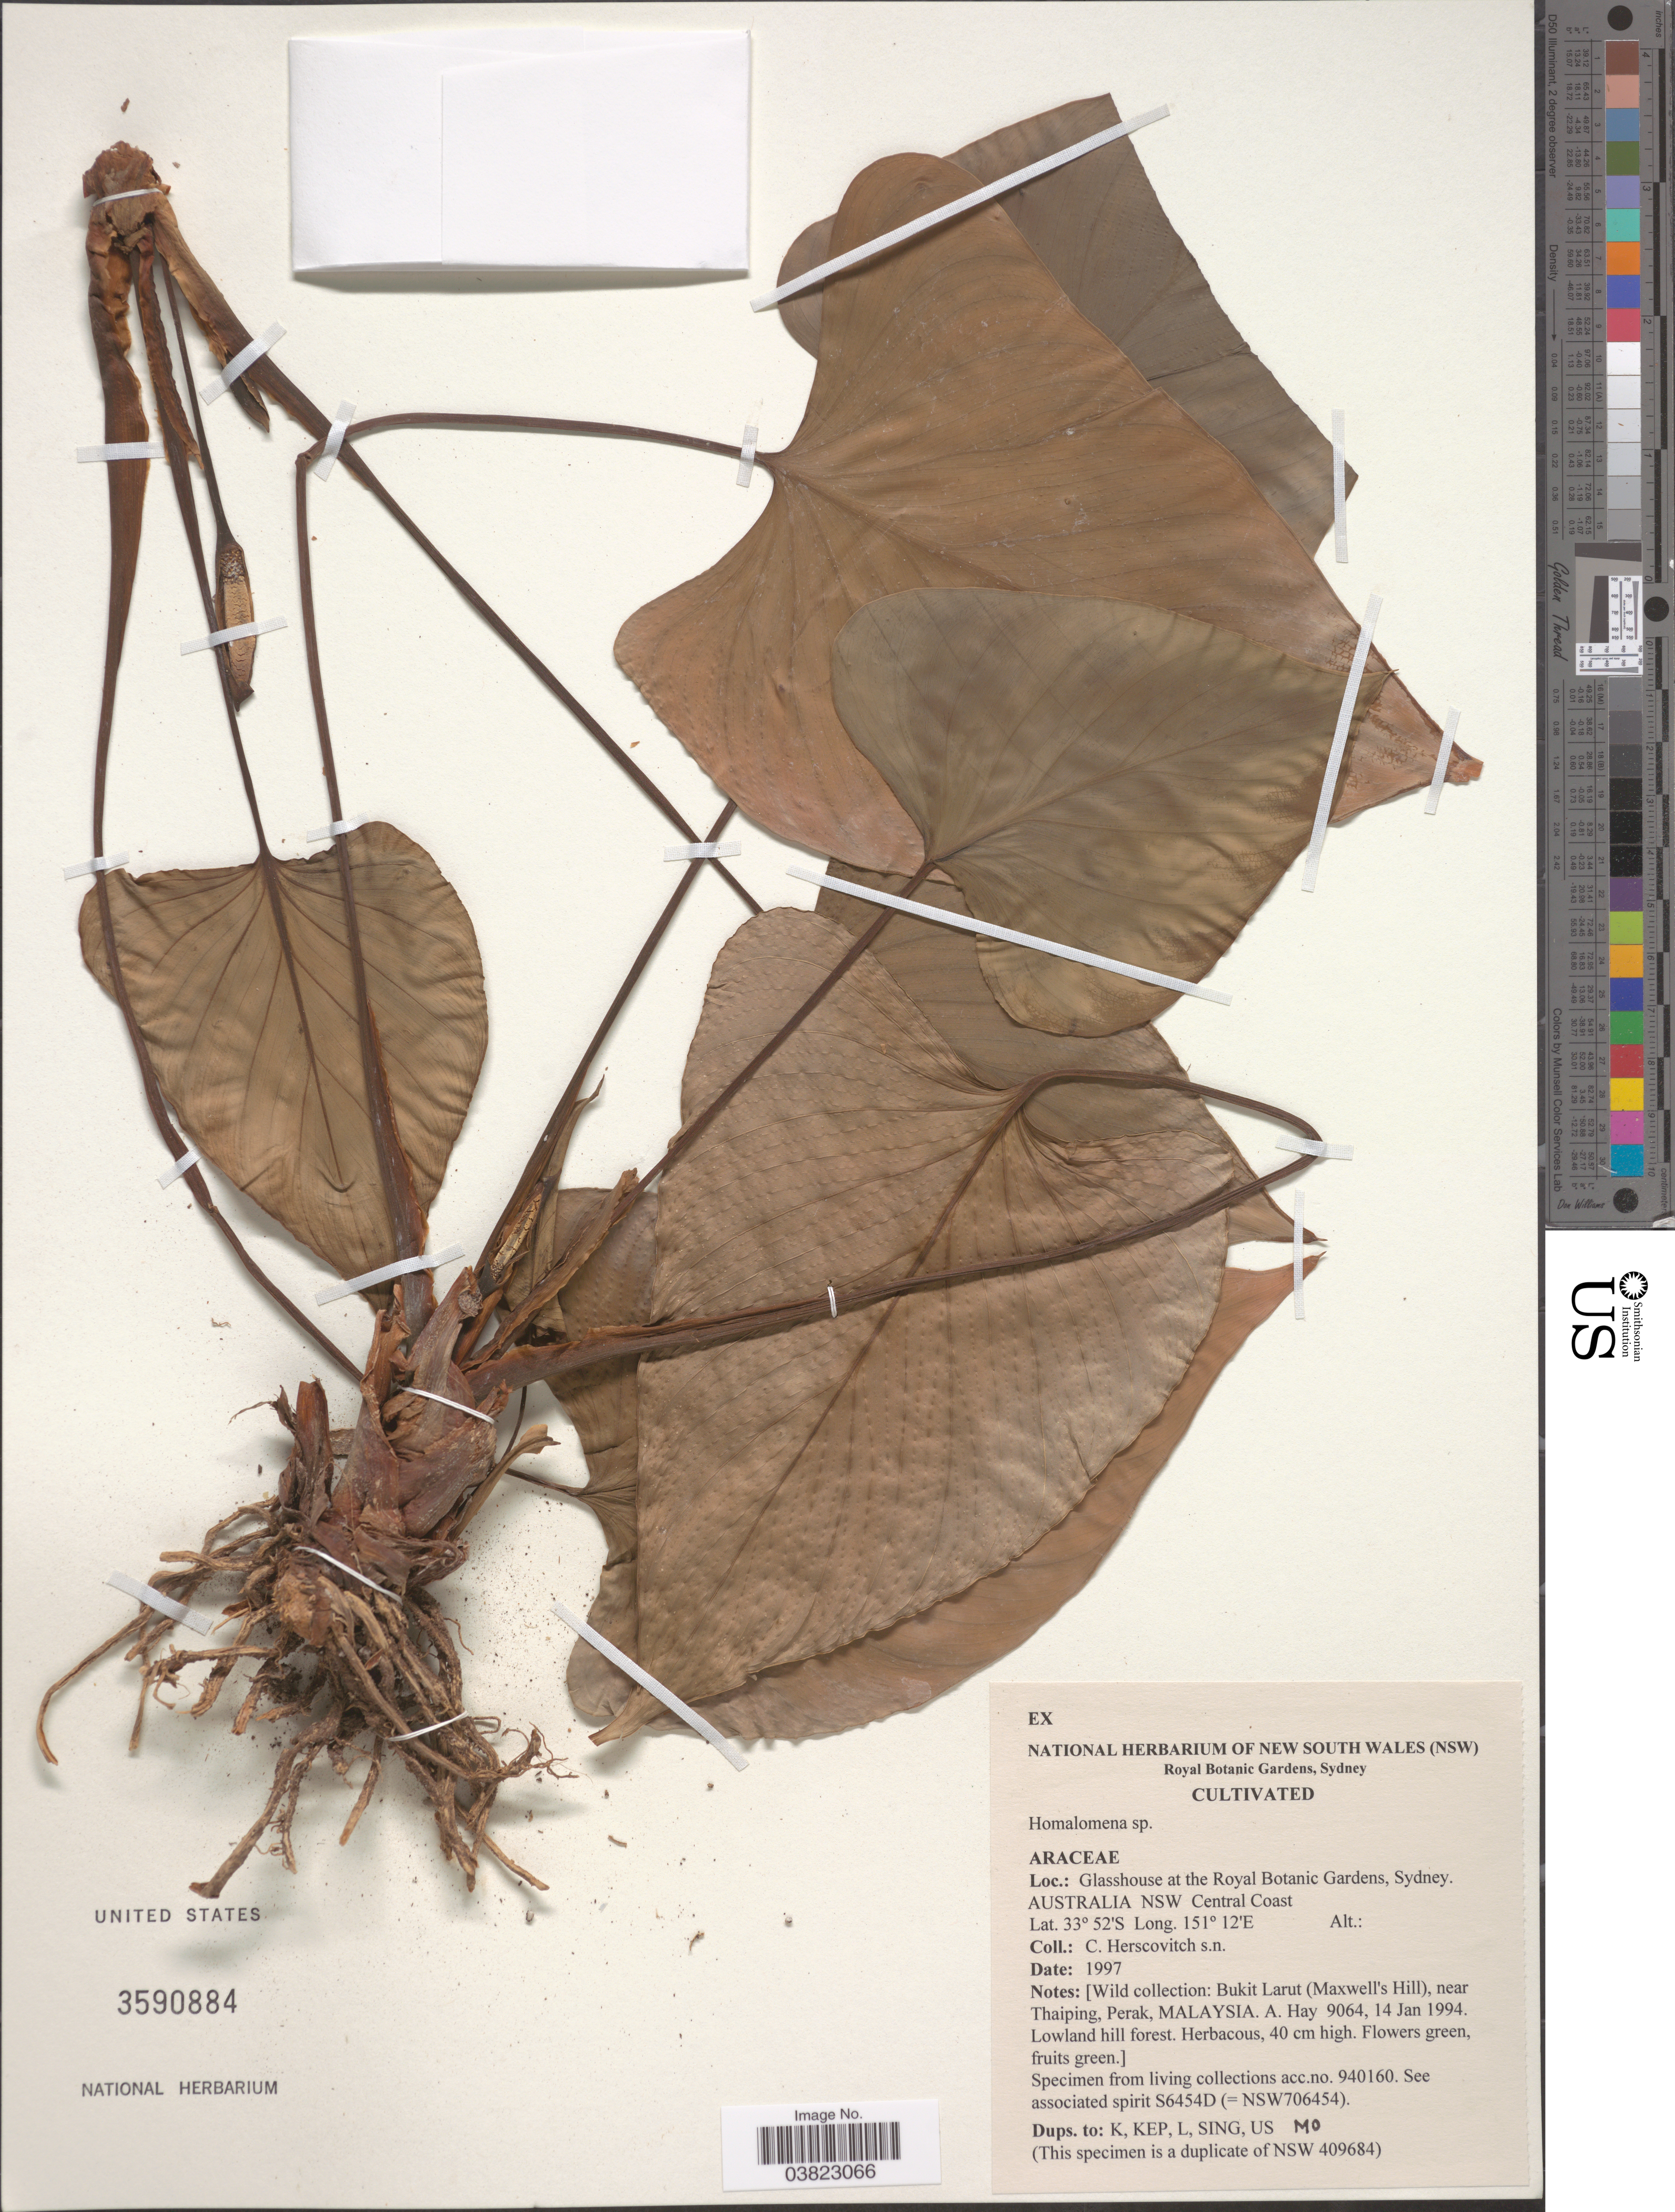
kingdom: Plantae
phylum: Tracheophyta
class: Liliopsida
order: Alismatales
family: Araceae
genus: Homalomena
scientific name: Homalomena sp.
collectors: C. Herscovitch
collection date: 1997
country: Australia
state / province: New South Wales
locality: Glasshouse at the Royal Botanic Gardens, Sydney. Central Coast.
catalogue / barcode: US 3590884